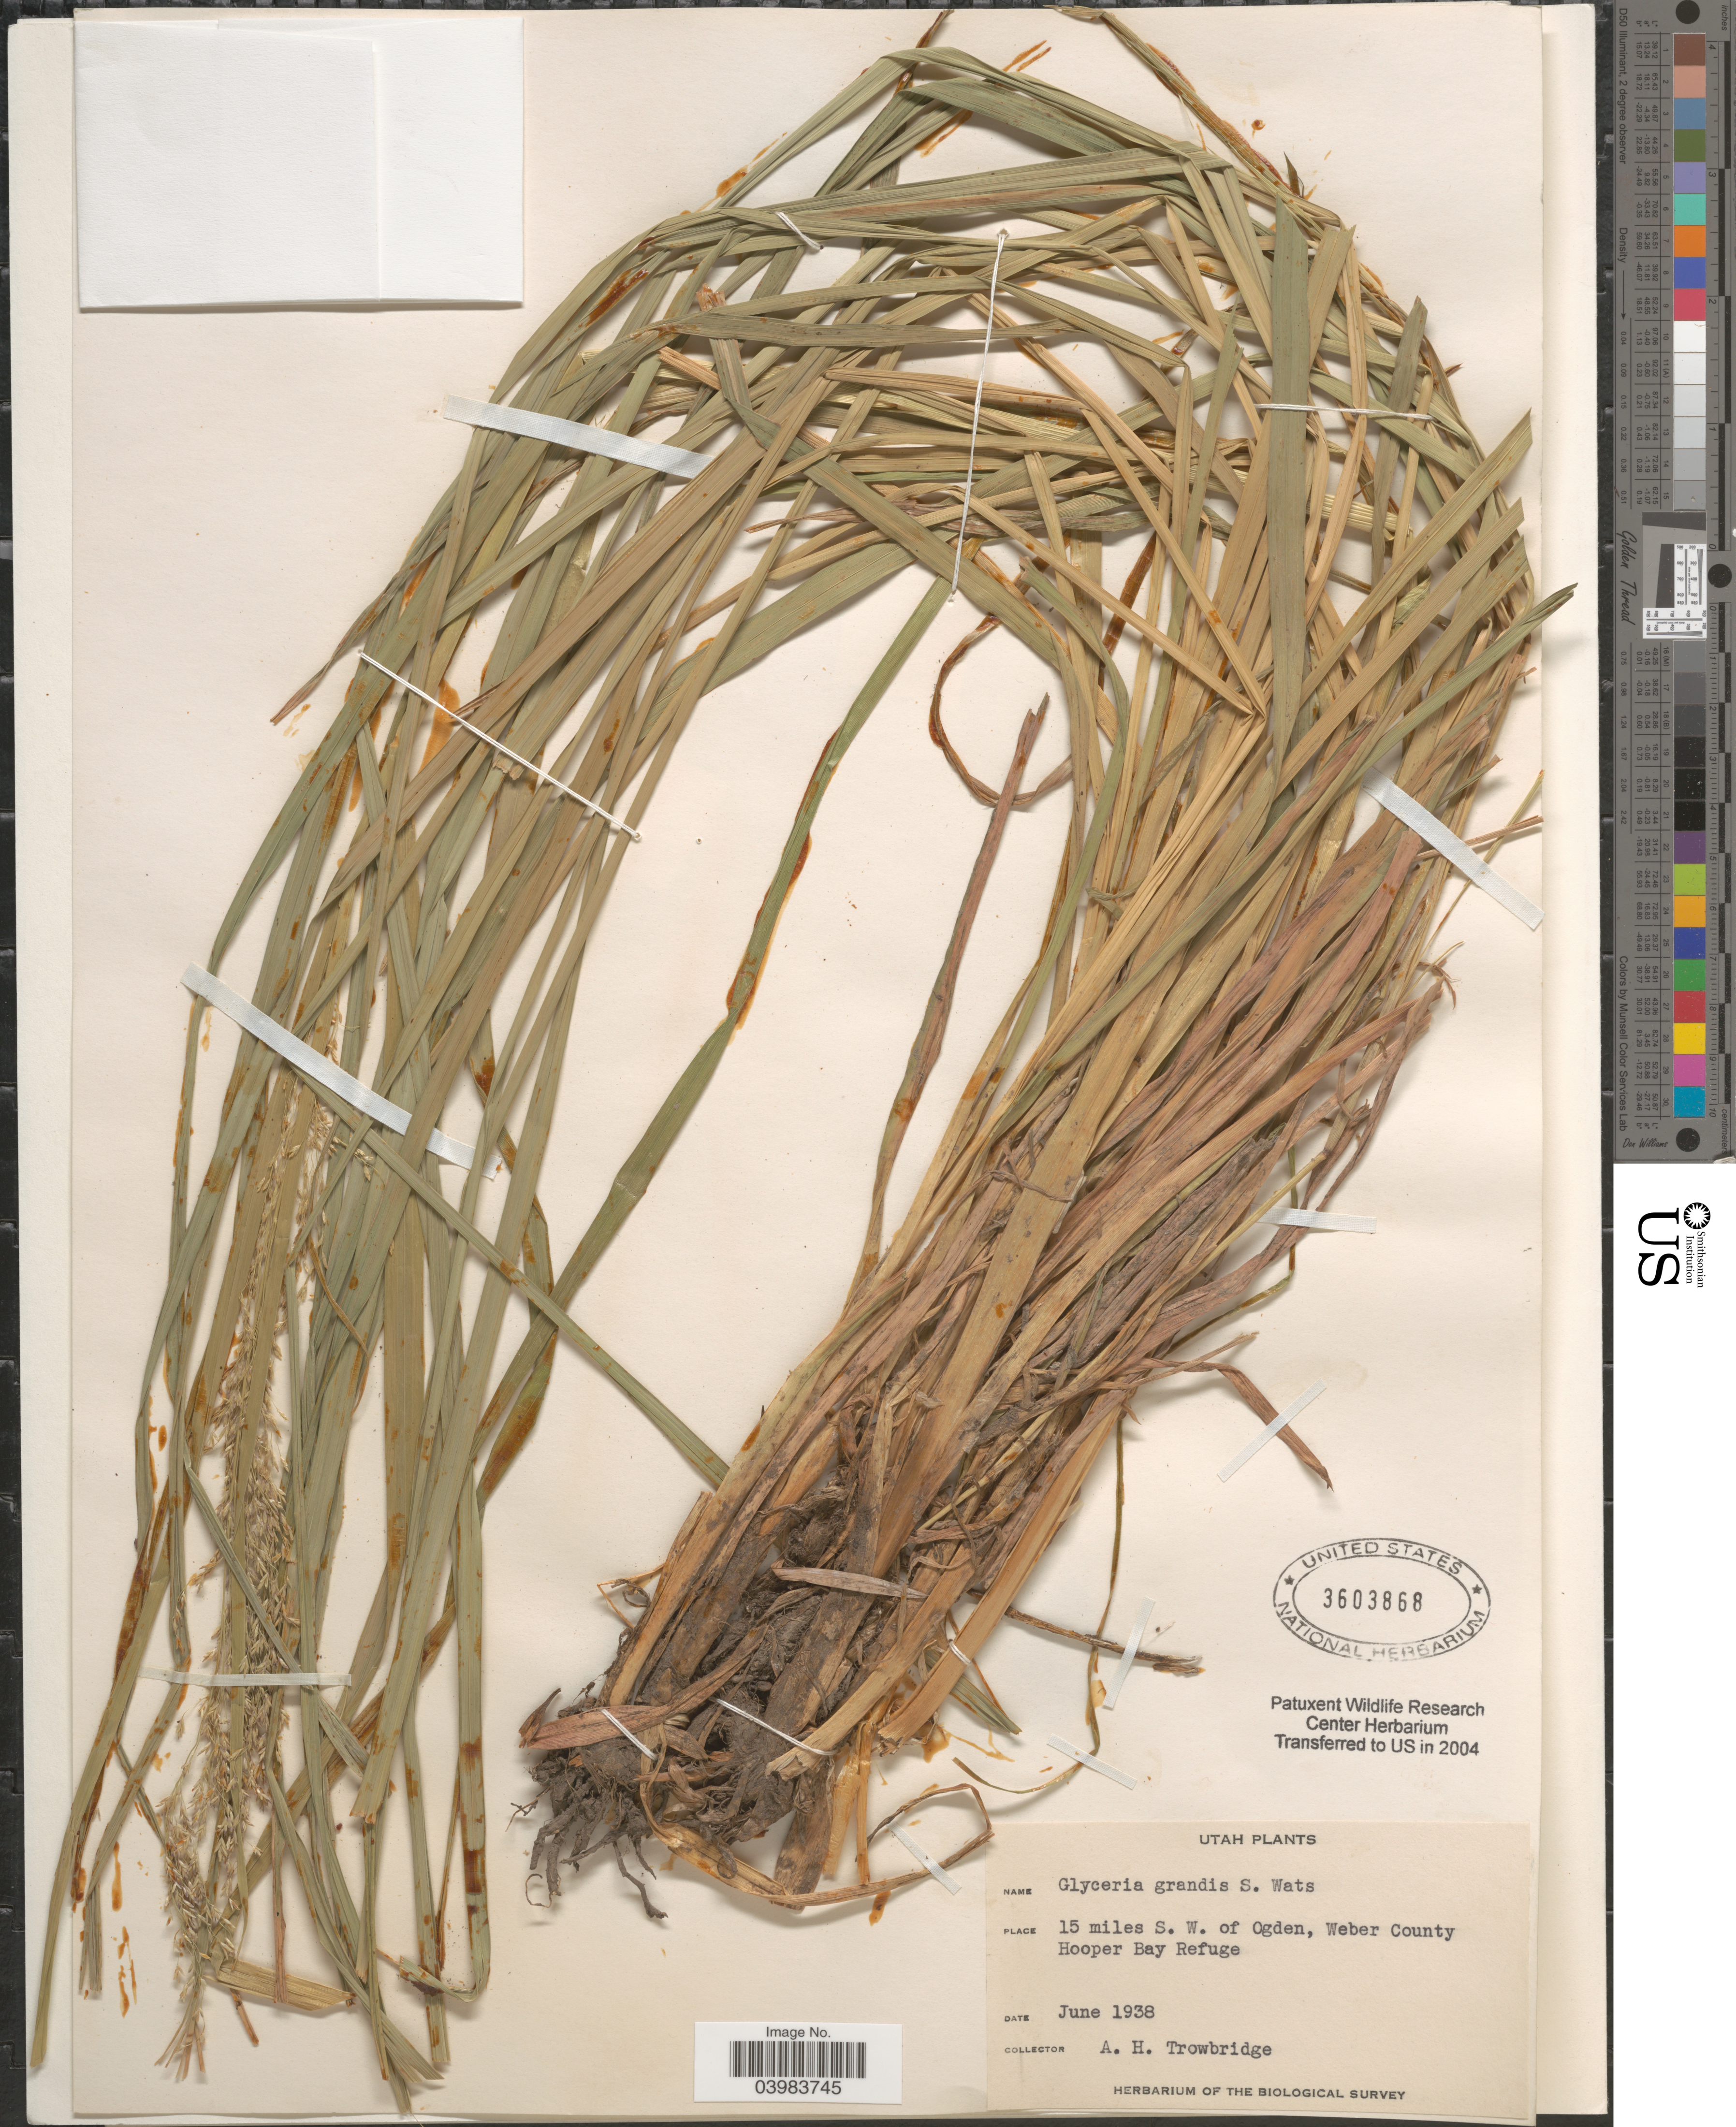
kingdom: Plantae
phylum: Tracheophyta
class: Liliopsida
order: Poales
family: Poaceae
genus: Glyceria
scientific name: Glyceria grandis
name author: S. Watson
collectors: A. H. Trowbridge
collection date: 1938-06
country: United States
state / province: Utah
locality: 15 miles S. W. of Ogden, Weber County. Hooper Bay Refuge.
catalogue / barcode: US 3603868